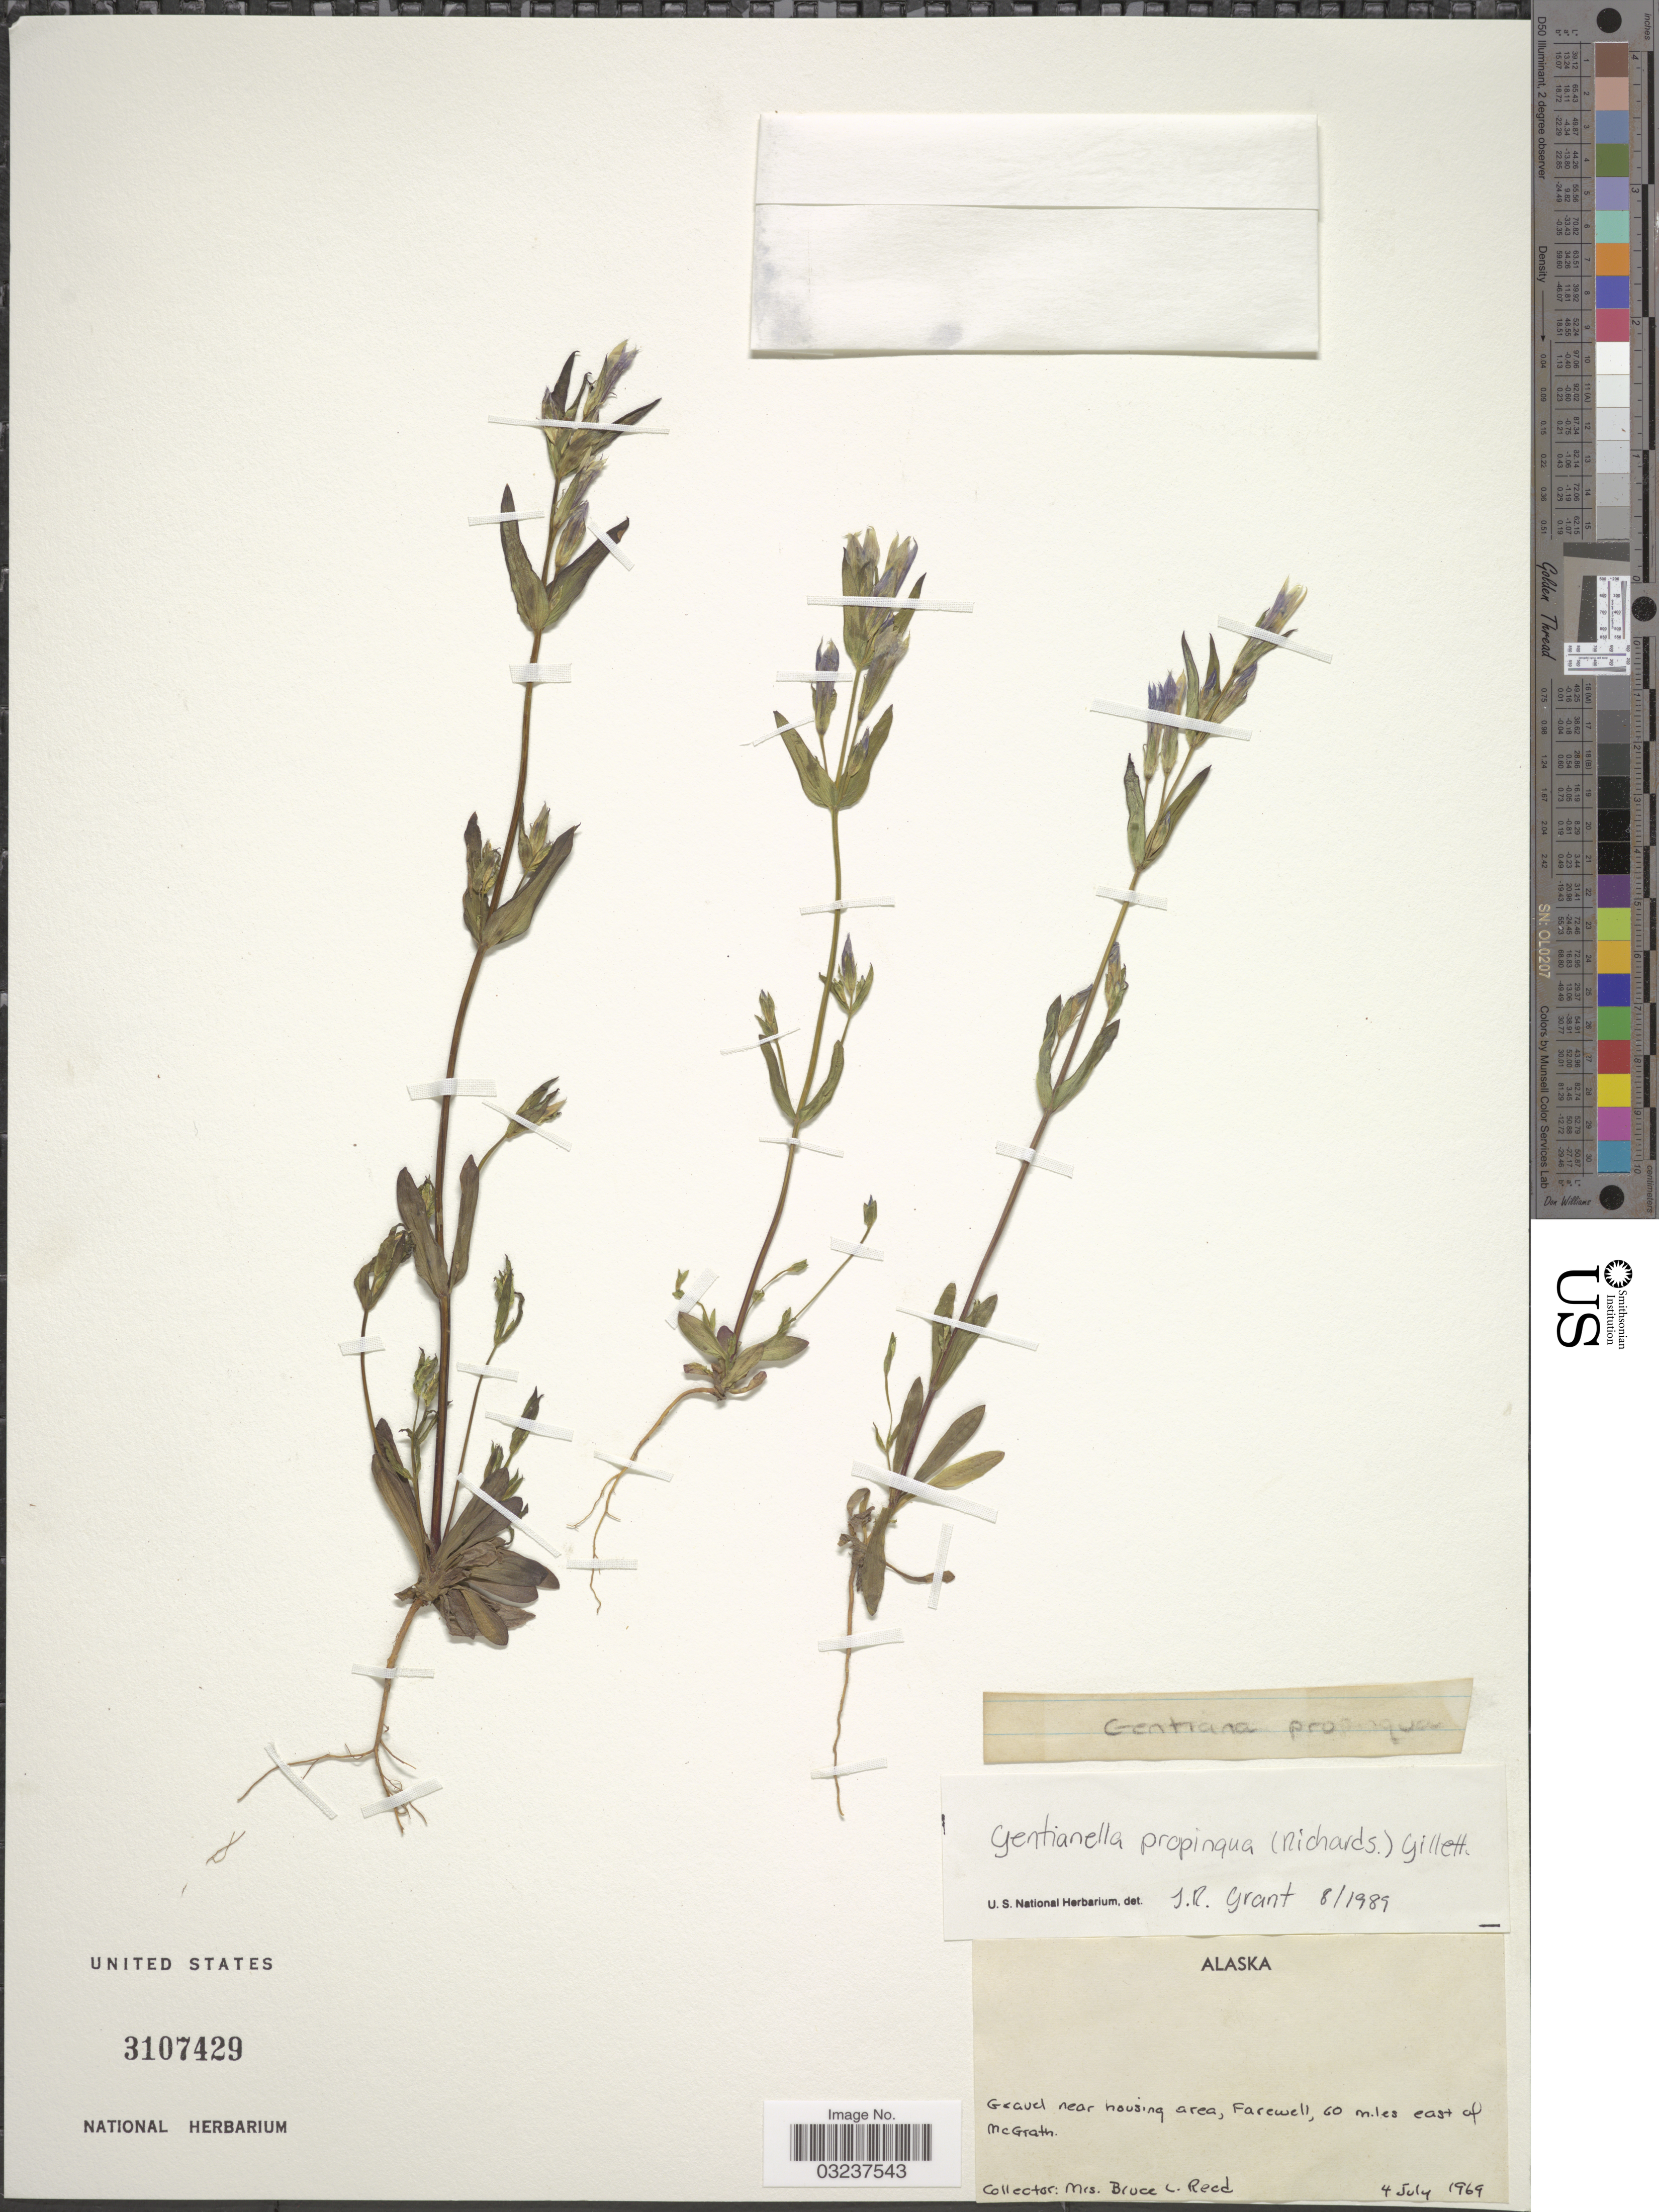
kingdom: Plantae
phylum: Tracheophyta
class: Magnoliopsida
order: Gentianales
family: Gentianaceae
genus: Gentianella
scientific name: Gentianella propinqua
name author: (Richardson) J.M. Gillett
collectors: B. Reed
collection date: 1969-07-04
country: United States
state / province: Alaska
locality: Gravel near housing area, Farewell, 60 miles east of McGrath.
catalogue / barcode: US 3107429